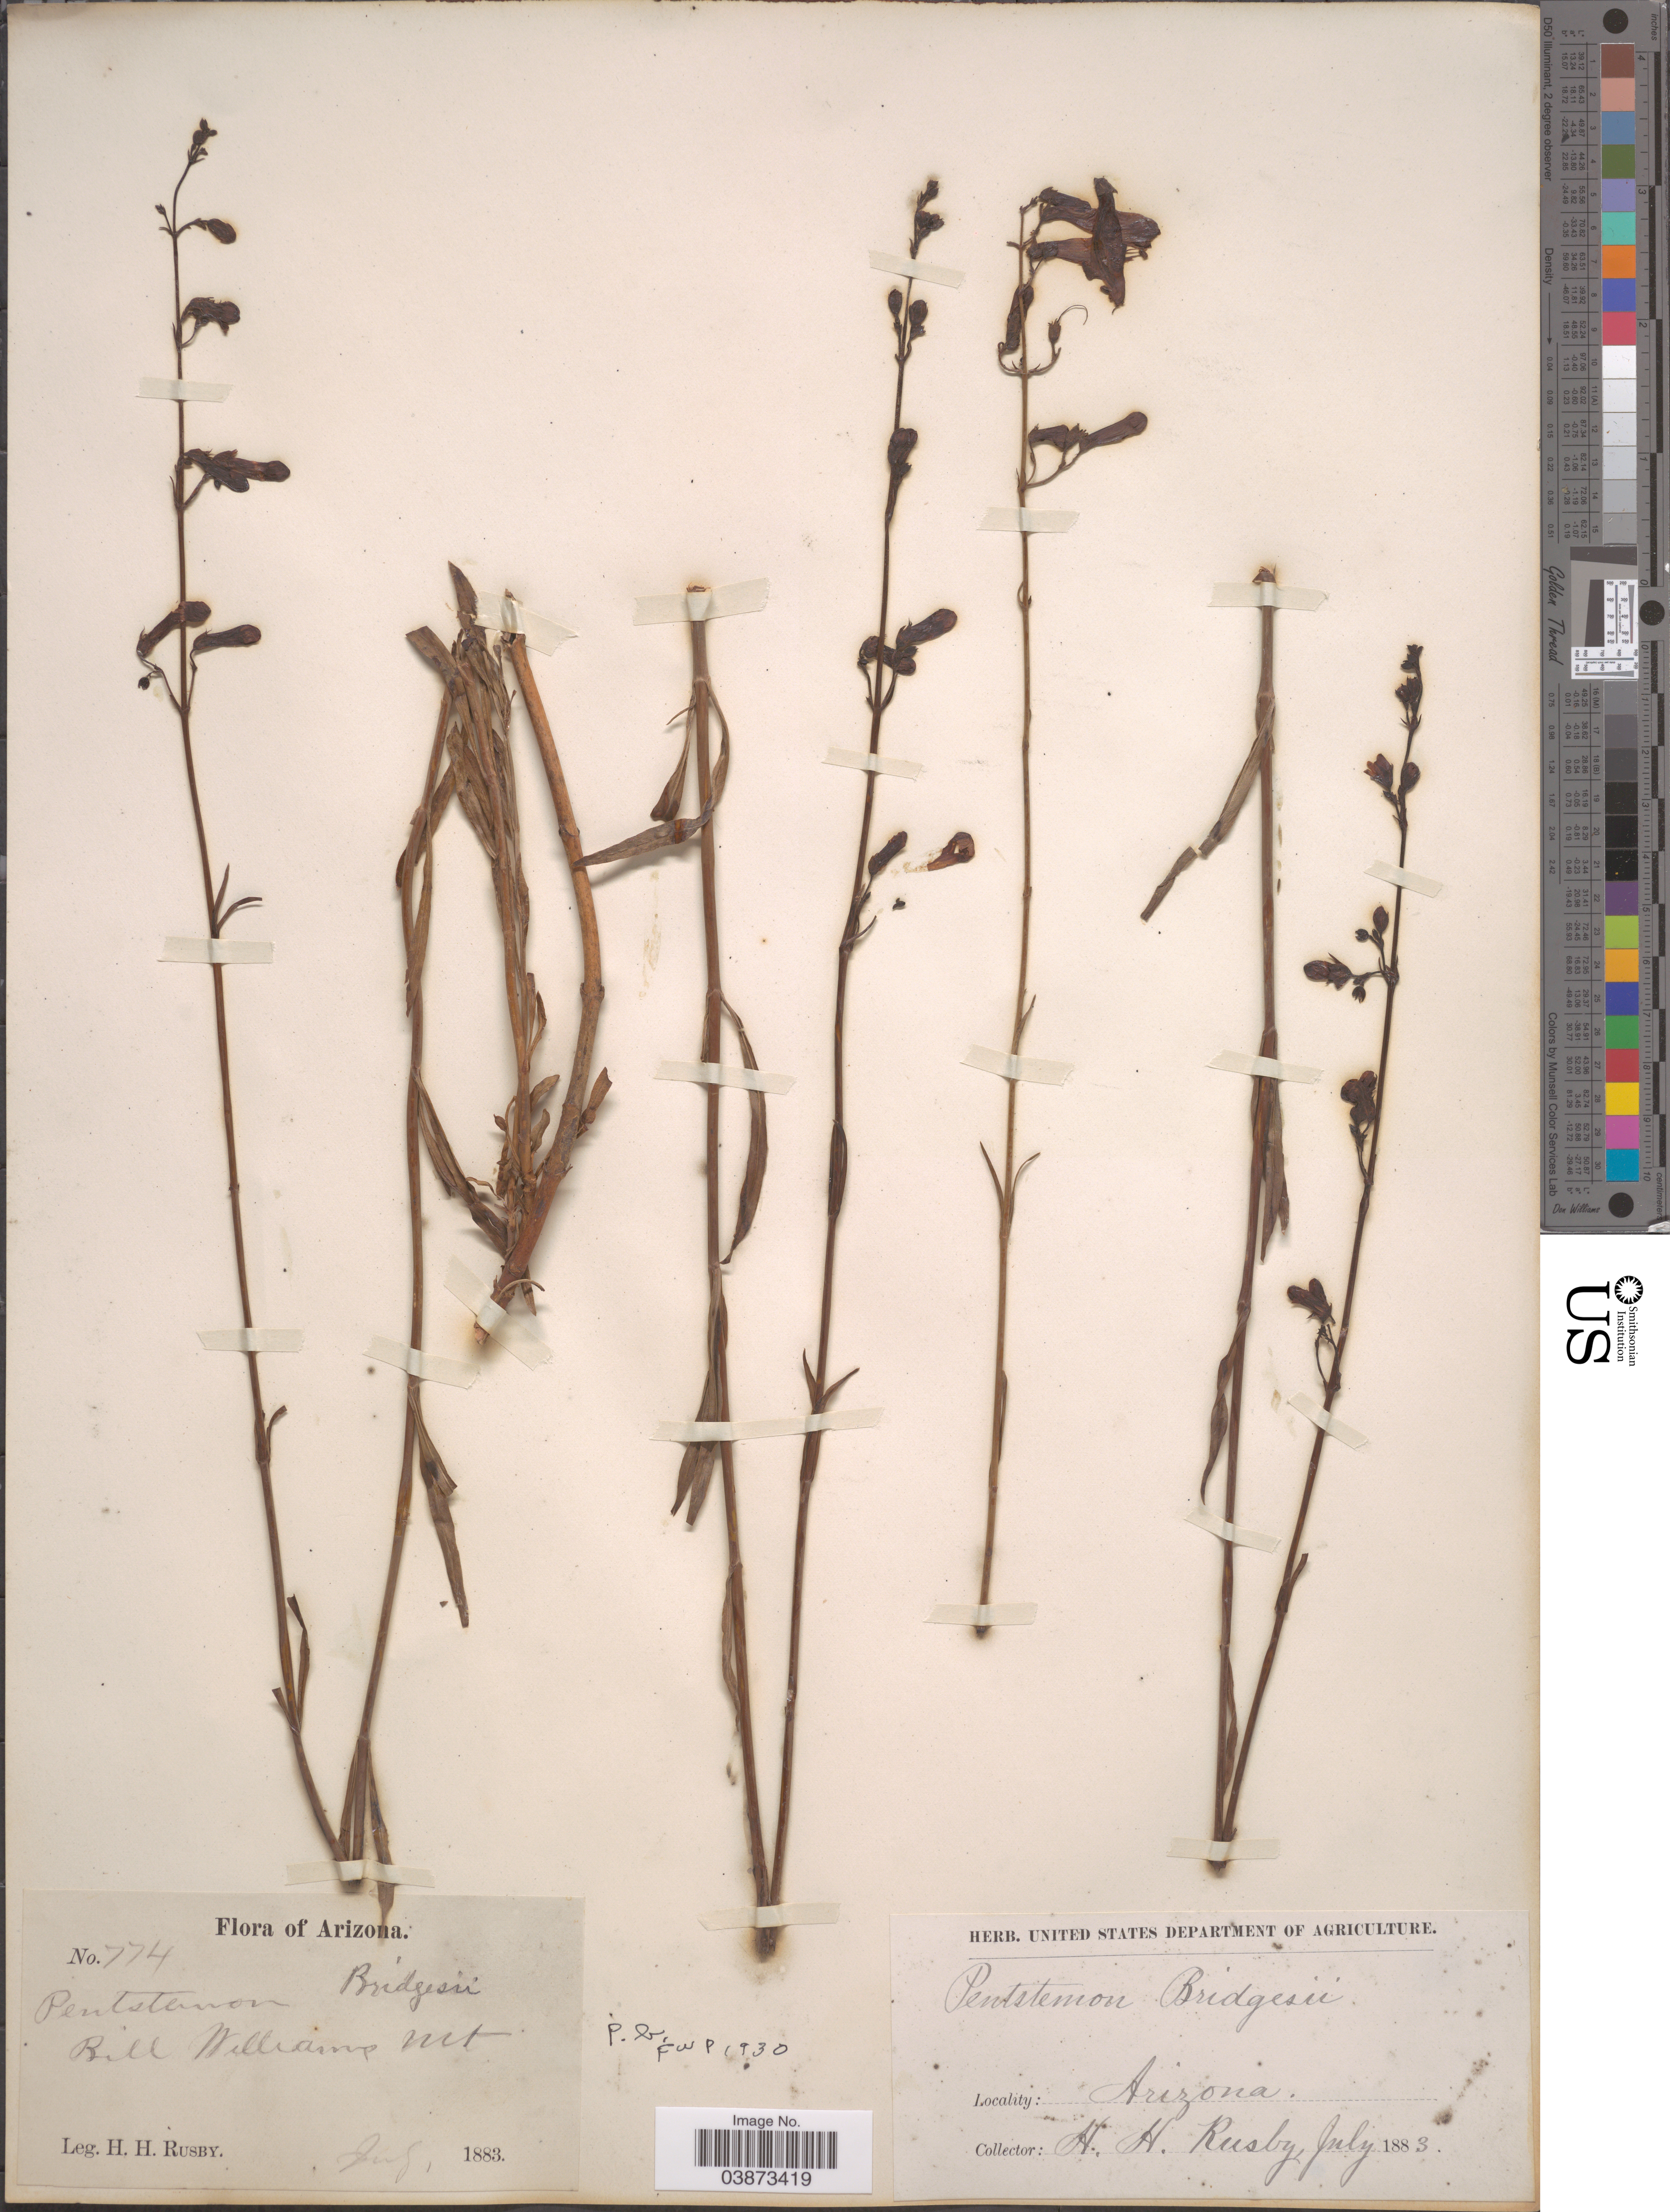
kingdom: Plantae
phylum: Tracheophyta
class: Magnoliopsida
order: Lamiales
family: Plantaginaceae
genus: Penstemon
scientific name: Penstemon bridgesii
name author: A. Gray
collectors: H. H. Rusby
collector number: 774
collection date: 1883-07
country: United States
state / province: Arizona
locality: Bill Williams Mt.